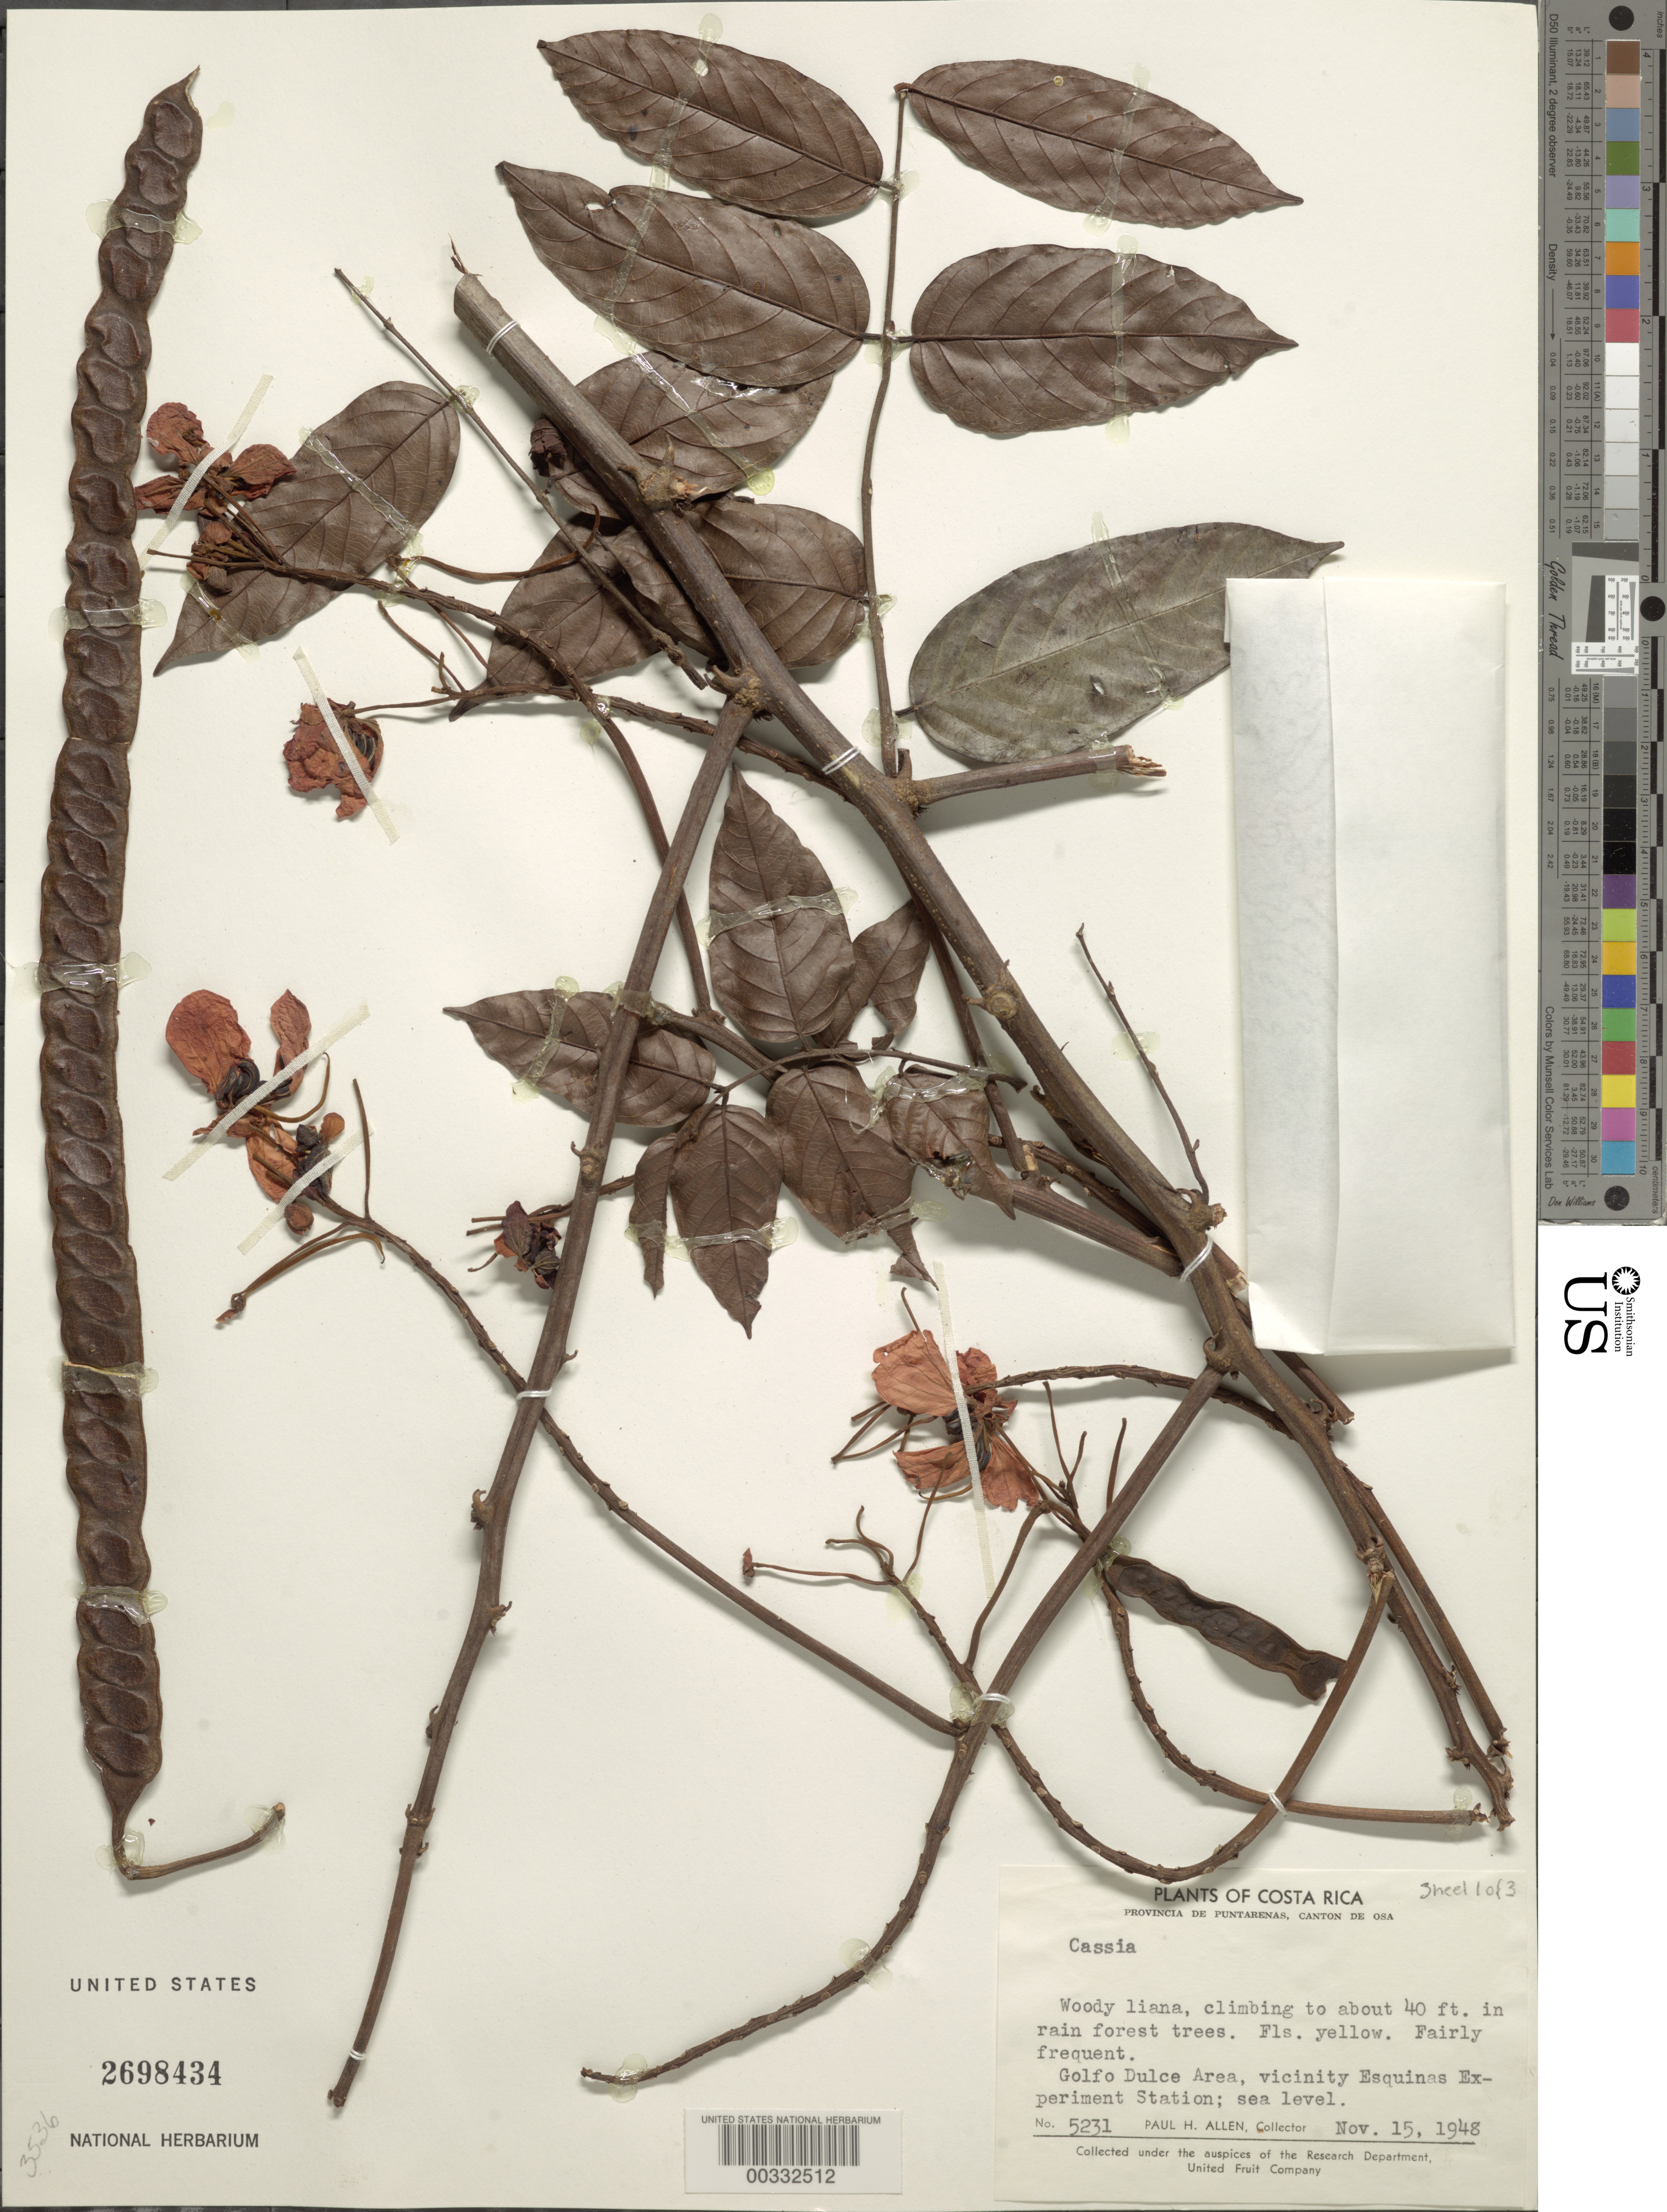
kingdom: Plantae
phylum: Tracheophyta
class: Magnoliopsida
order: Fabales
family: Fabaceae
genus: Senna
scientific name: Senna spinescens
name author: (Hoffmanns. ex Vogel) H.S. Irwin & Barneby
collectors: P. H. Allen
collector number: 5231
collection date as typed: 15 Nov 1948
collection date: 1948-11-15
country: Costa Rica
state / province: Puntarenas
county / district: Osa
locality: Golfo dulce area, vicinity of esquinas experiment station; canton de osa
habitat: Woody liana; in rain forest trees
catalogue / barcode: US 2698434